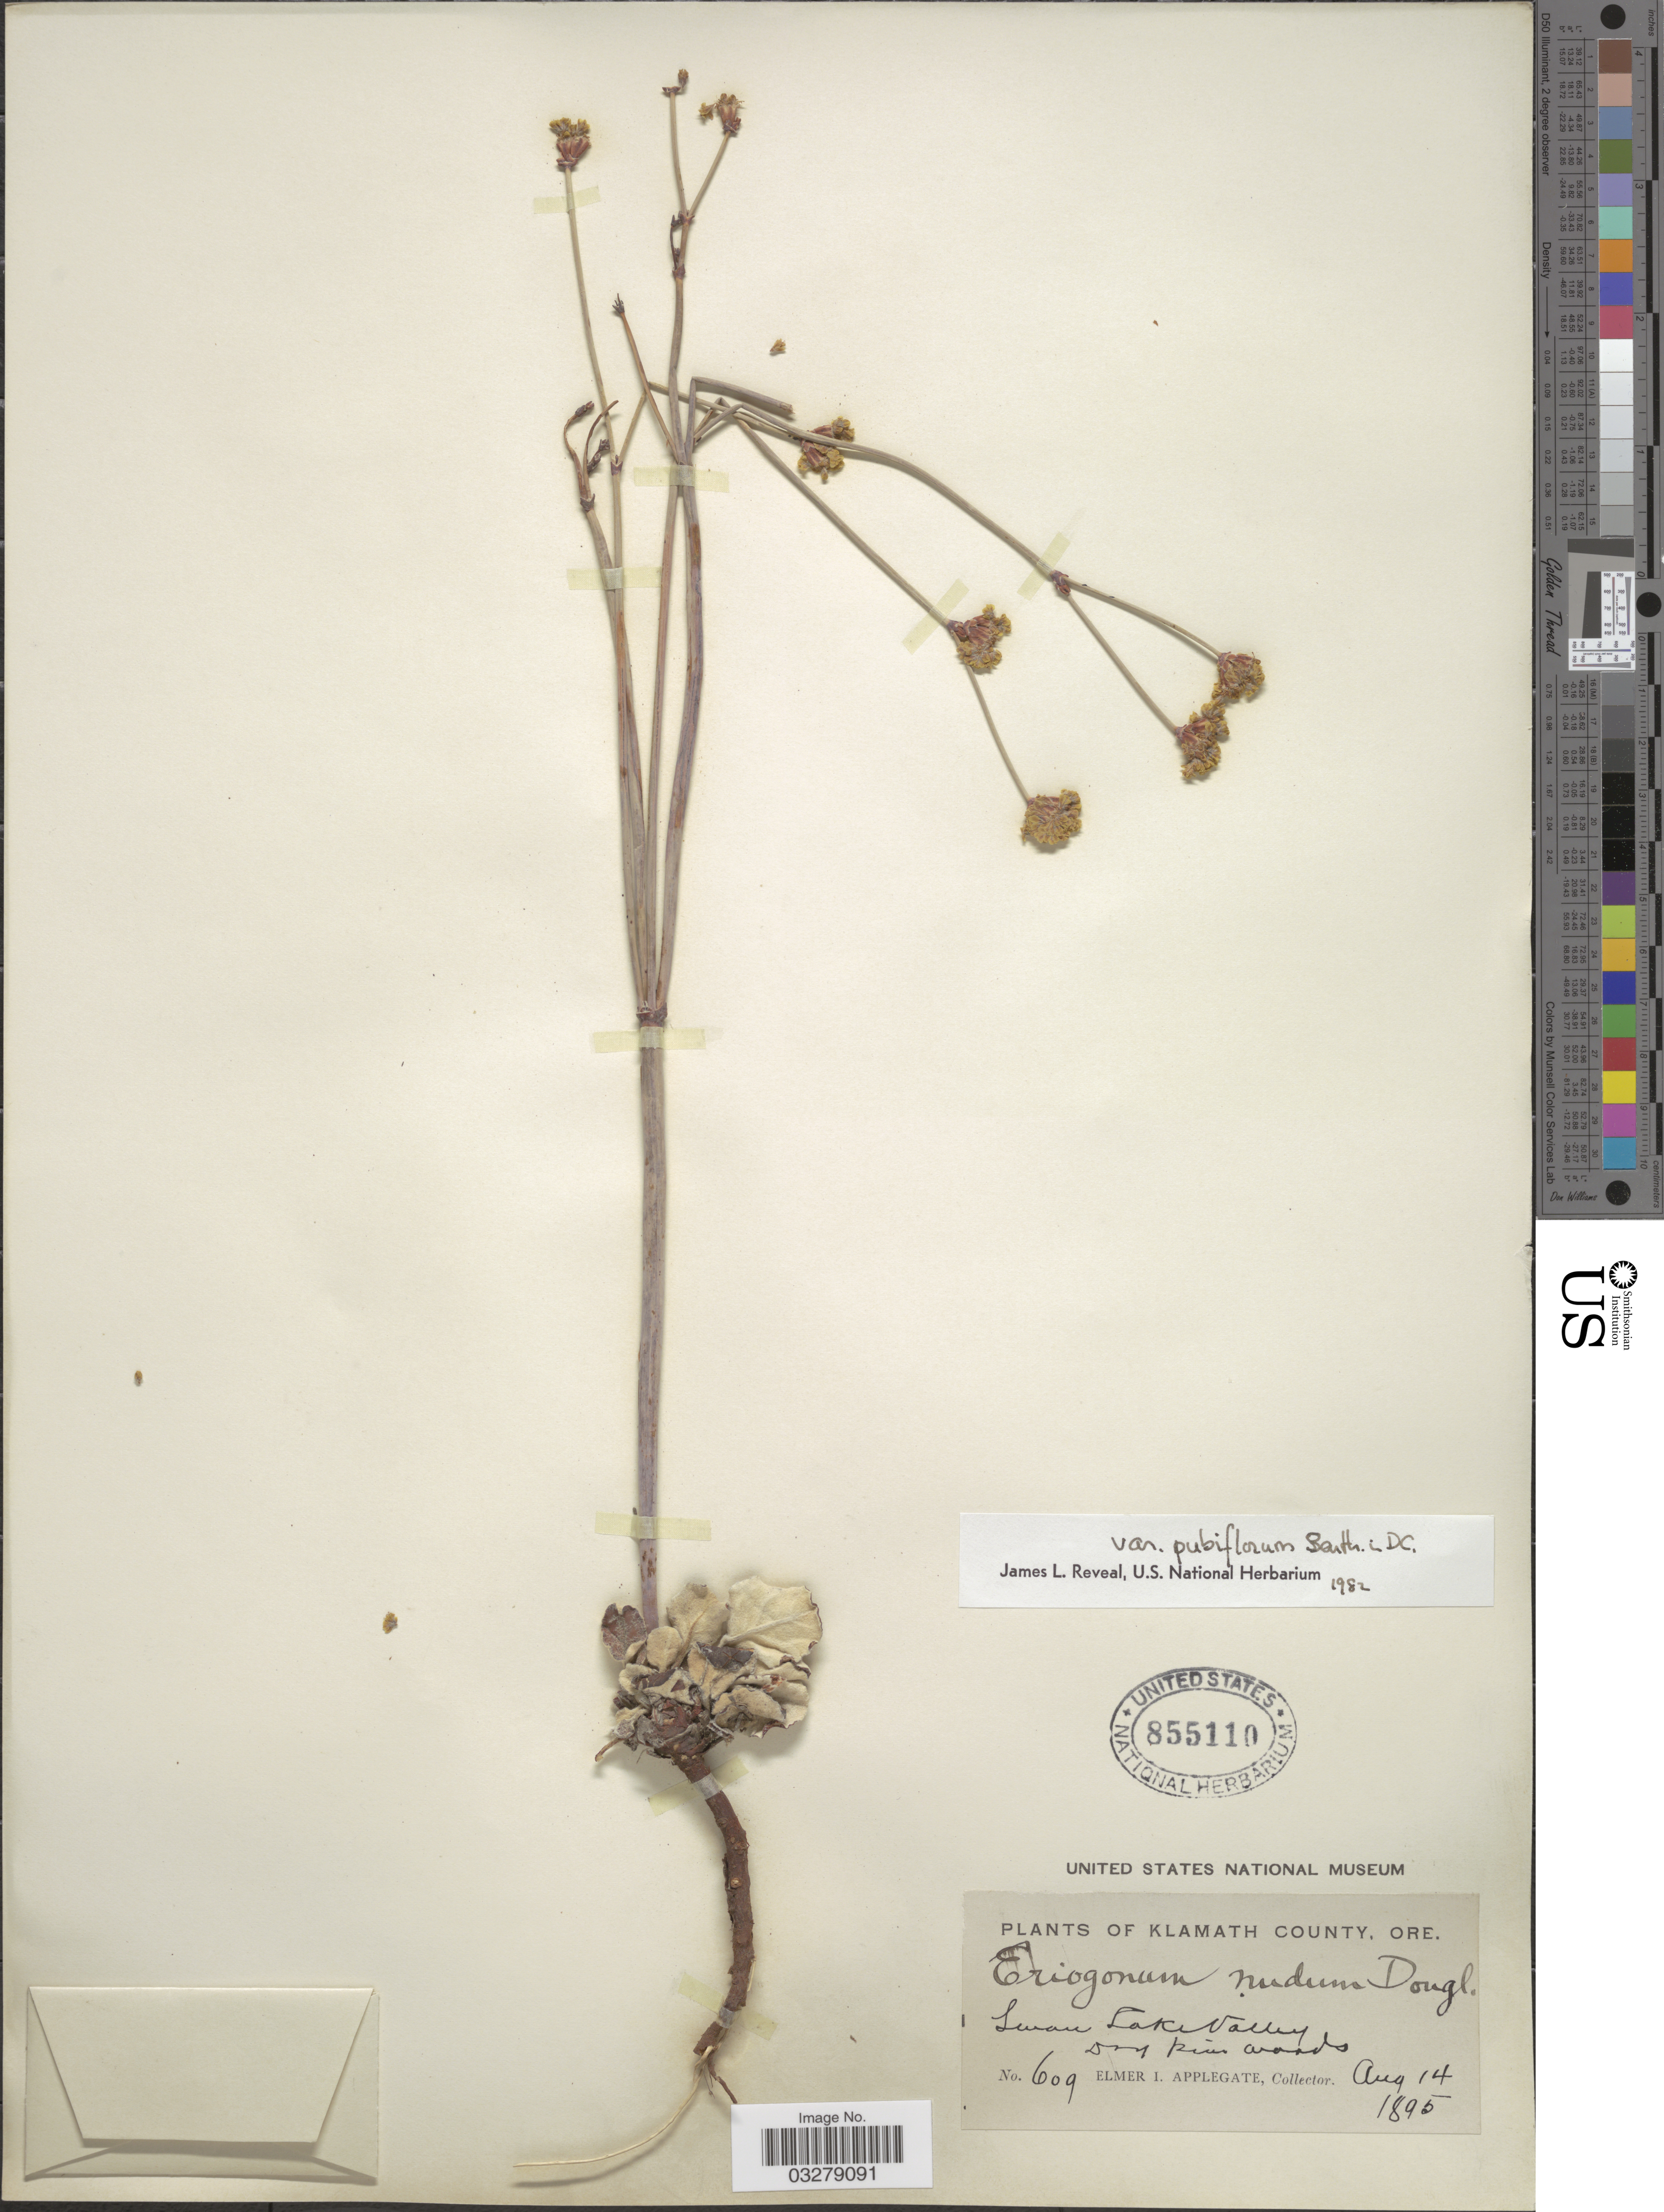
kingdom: Plantae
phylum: Tracheophyta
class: Magnoliopsida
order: Caryophyllales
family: Polygonaceae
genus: Eriogonum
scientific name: Eriogonum nudum var. pubiflorum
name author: Benth. in DC.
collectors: E. I. Applegate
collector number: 609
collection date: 1895-08-14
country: United States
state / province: Oregon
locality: Klamath County, Swan Lake Valley.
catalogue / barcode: US 855110